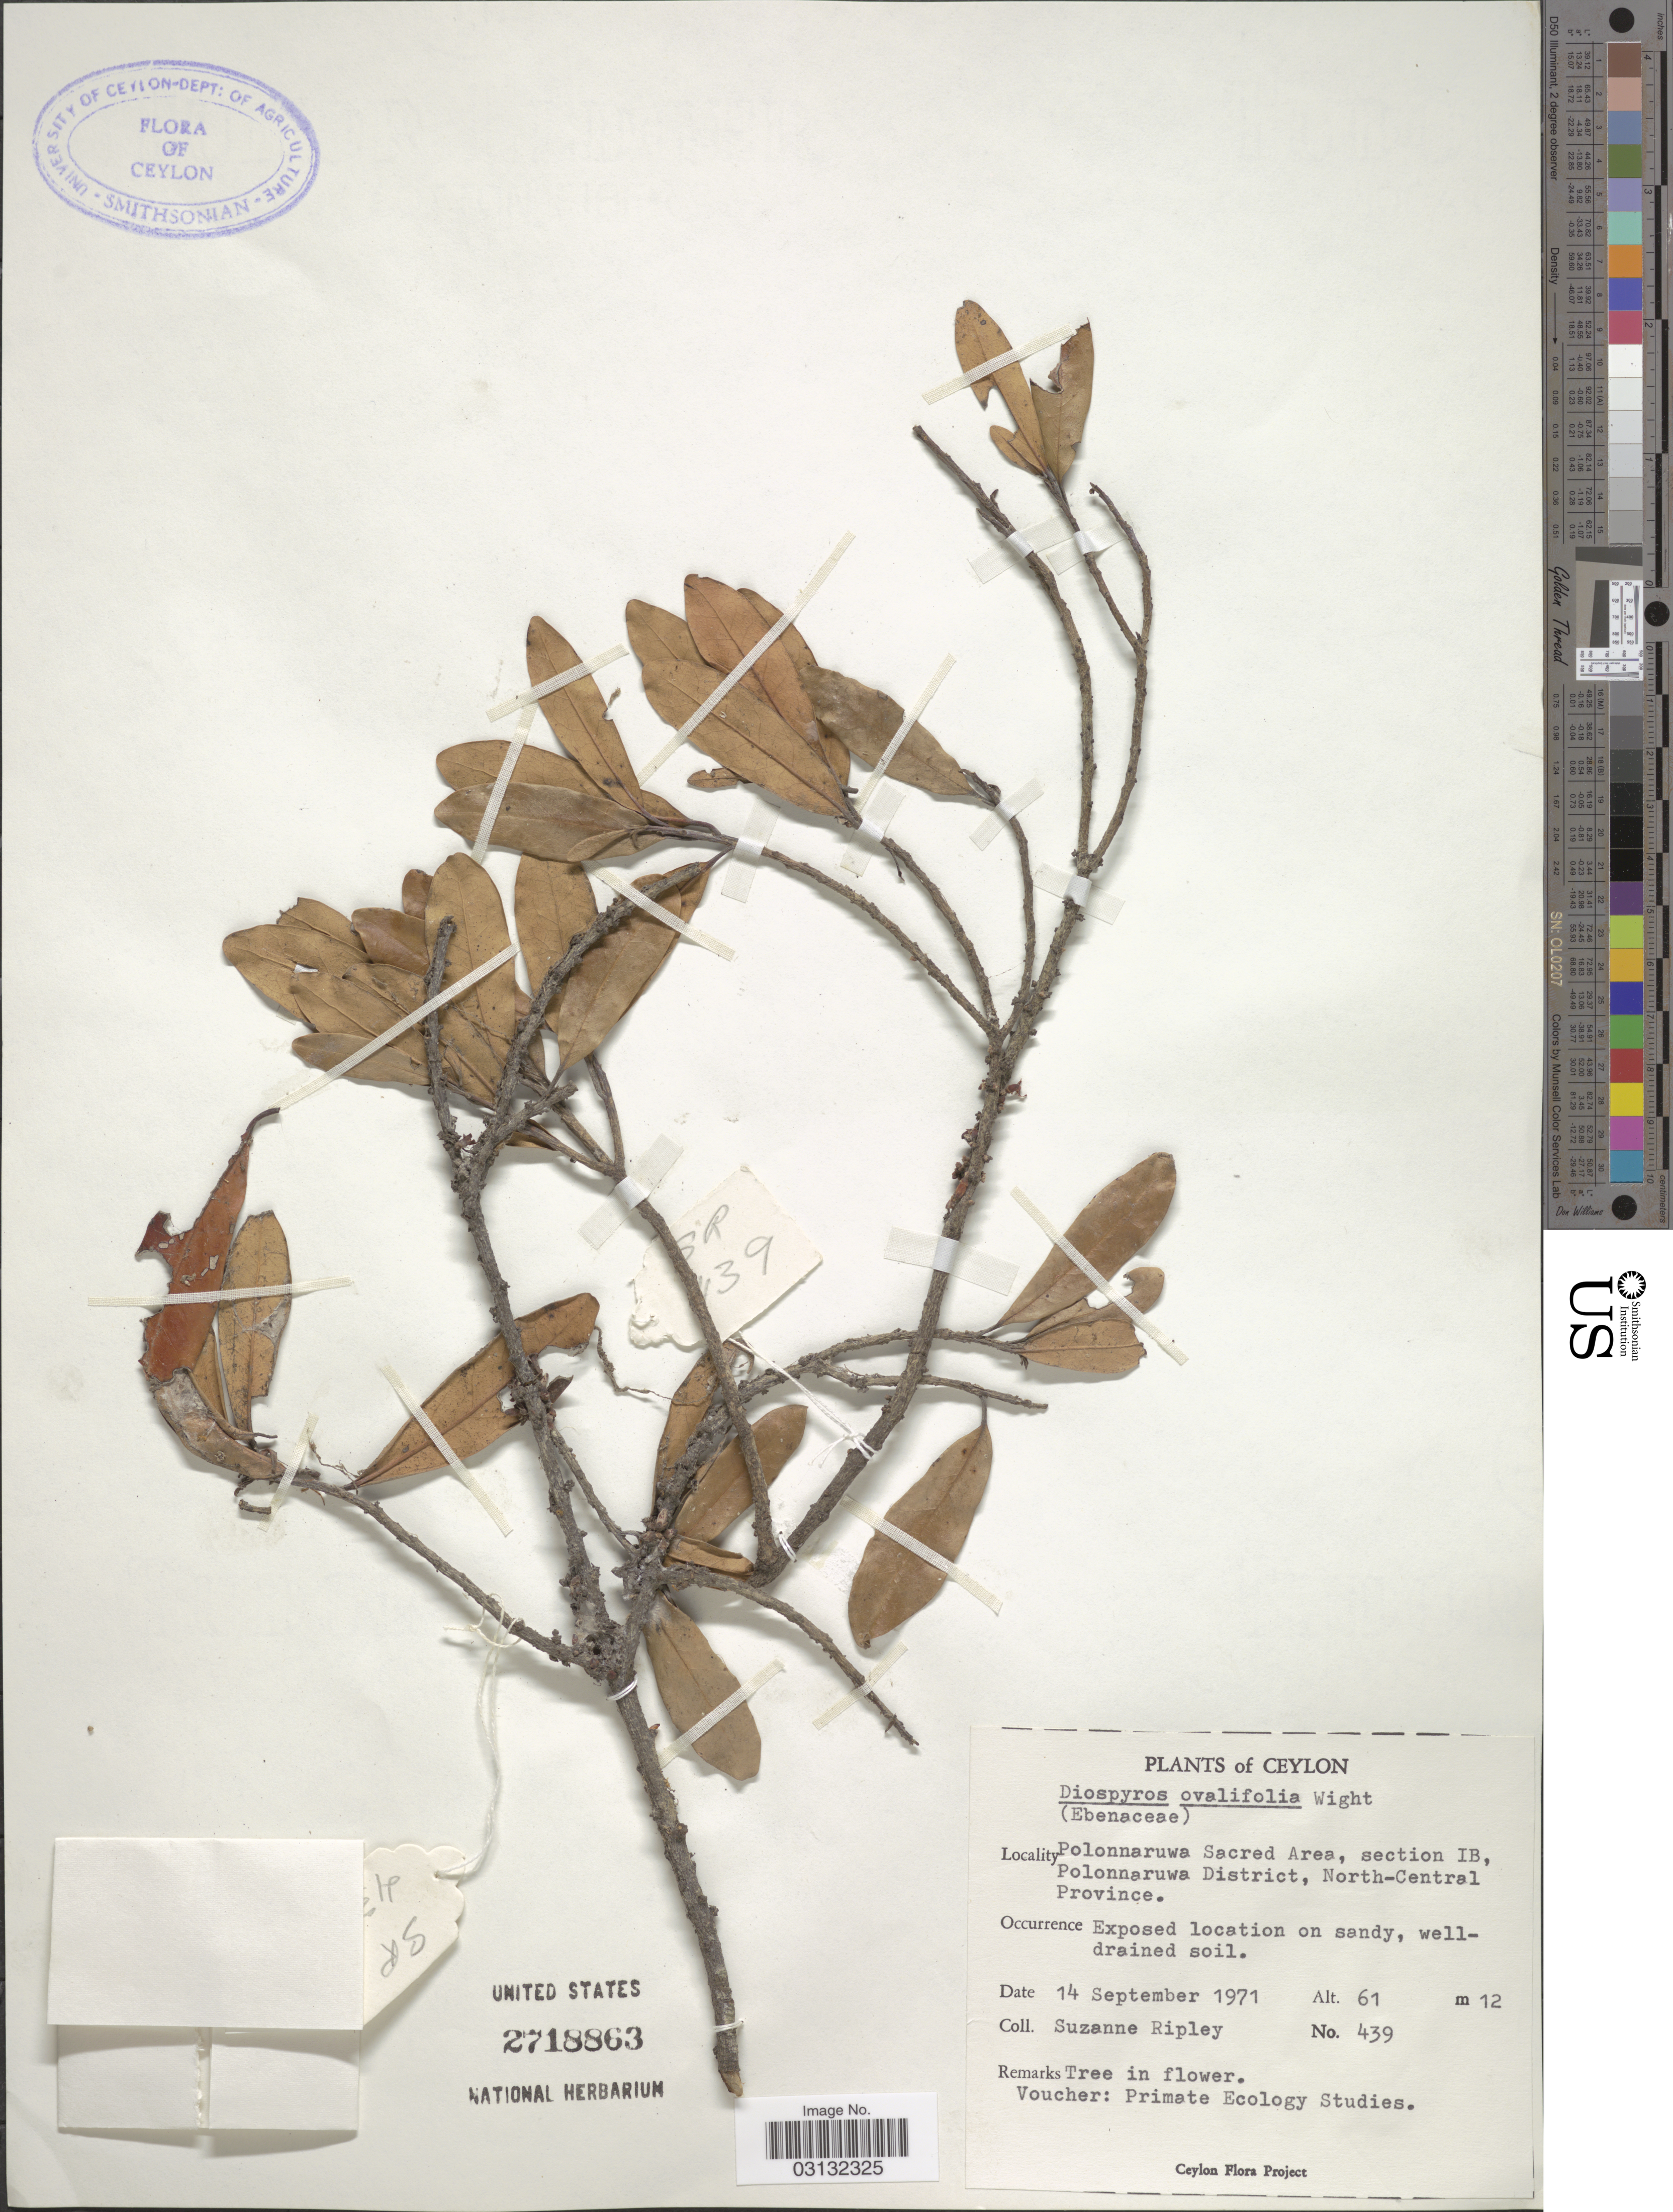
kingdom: Plantae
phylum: Tracheophyta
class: Magnoliopsida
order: Ericales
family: Ebenaceae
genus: Diospyros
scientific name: Diospyros ovalifolia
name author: Wight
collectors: S. Ripley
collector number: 439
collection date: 1971-09-14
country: Sri Lanka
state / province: North Central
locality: Ceylon. Polonnaruwa Sacred Area, Section IB, Polonnaruwa District.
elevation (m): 61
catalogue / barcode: US 2718863